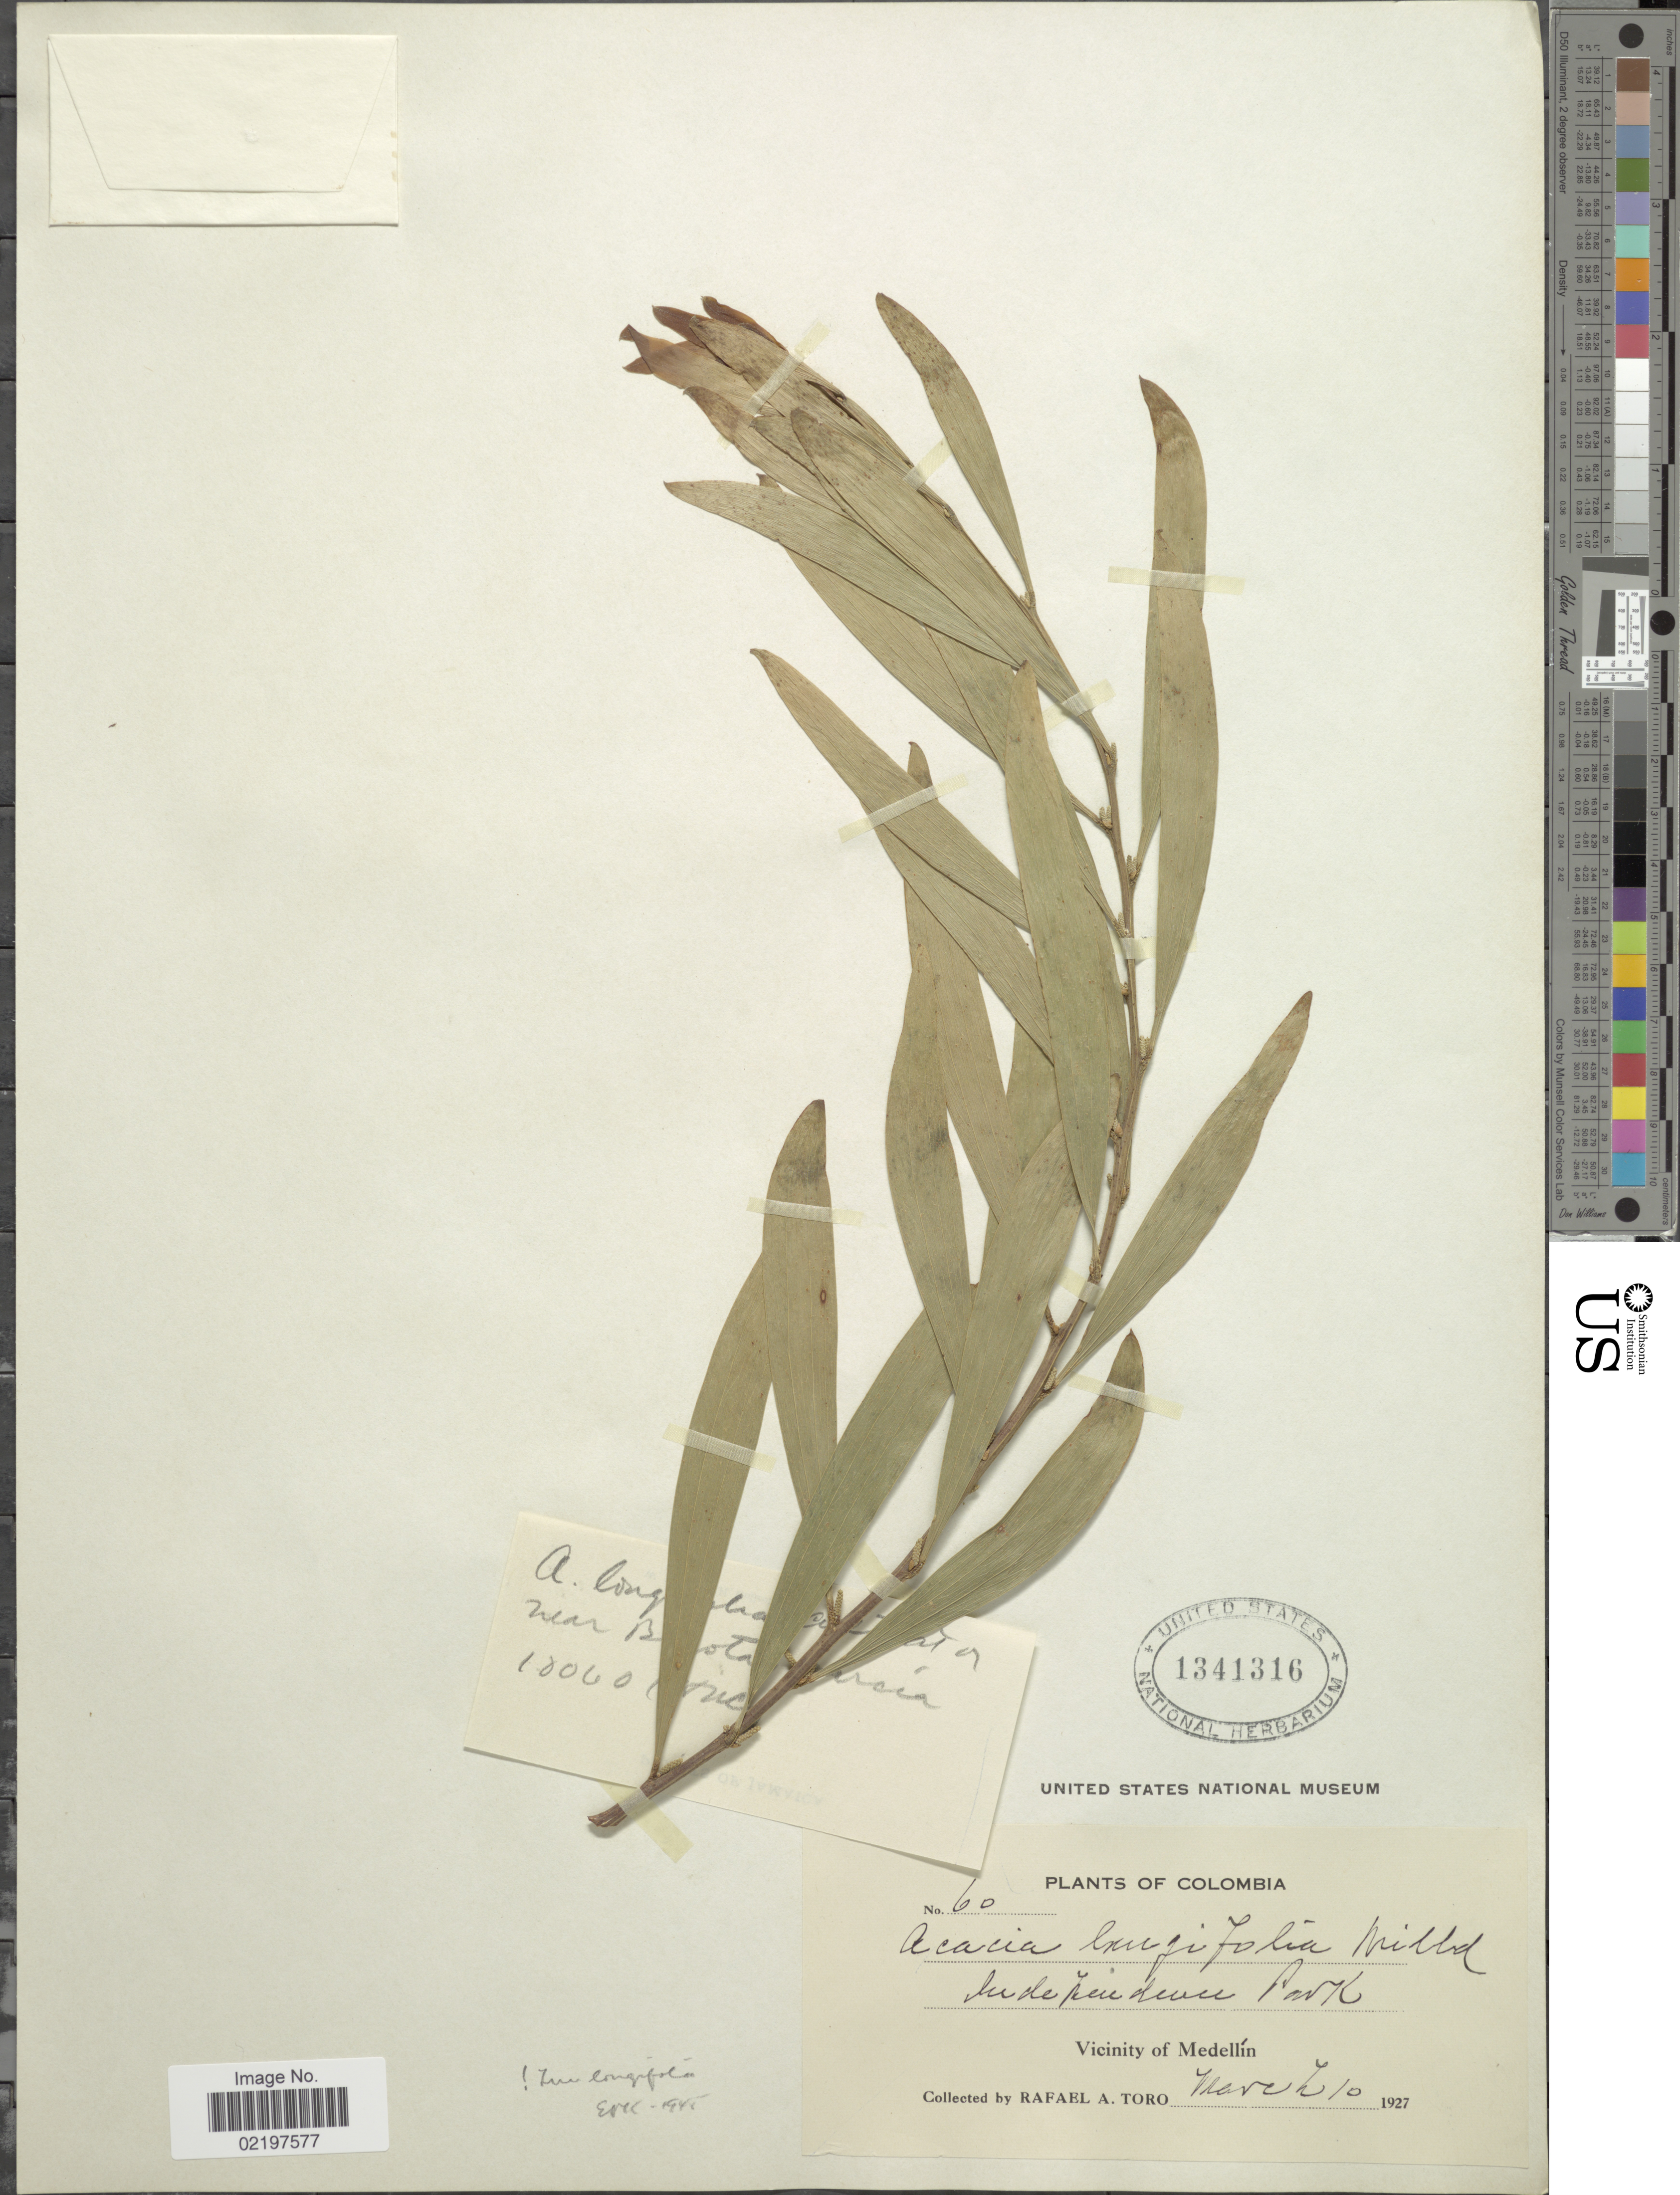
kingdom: Plantae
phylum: Tracheophyta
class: Magnoliopsida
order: Fabales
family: Fabaceae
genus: Acacia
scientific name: Acacia longifolia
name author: (Andrews) Willd.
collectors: R. A. Toro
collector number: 60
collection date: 1927-03-10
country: Colombia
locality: Independence Park, Vicinity of Medellín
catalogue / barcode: US 1341316